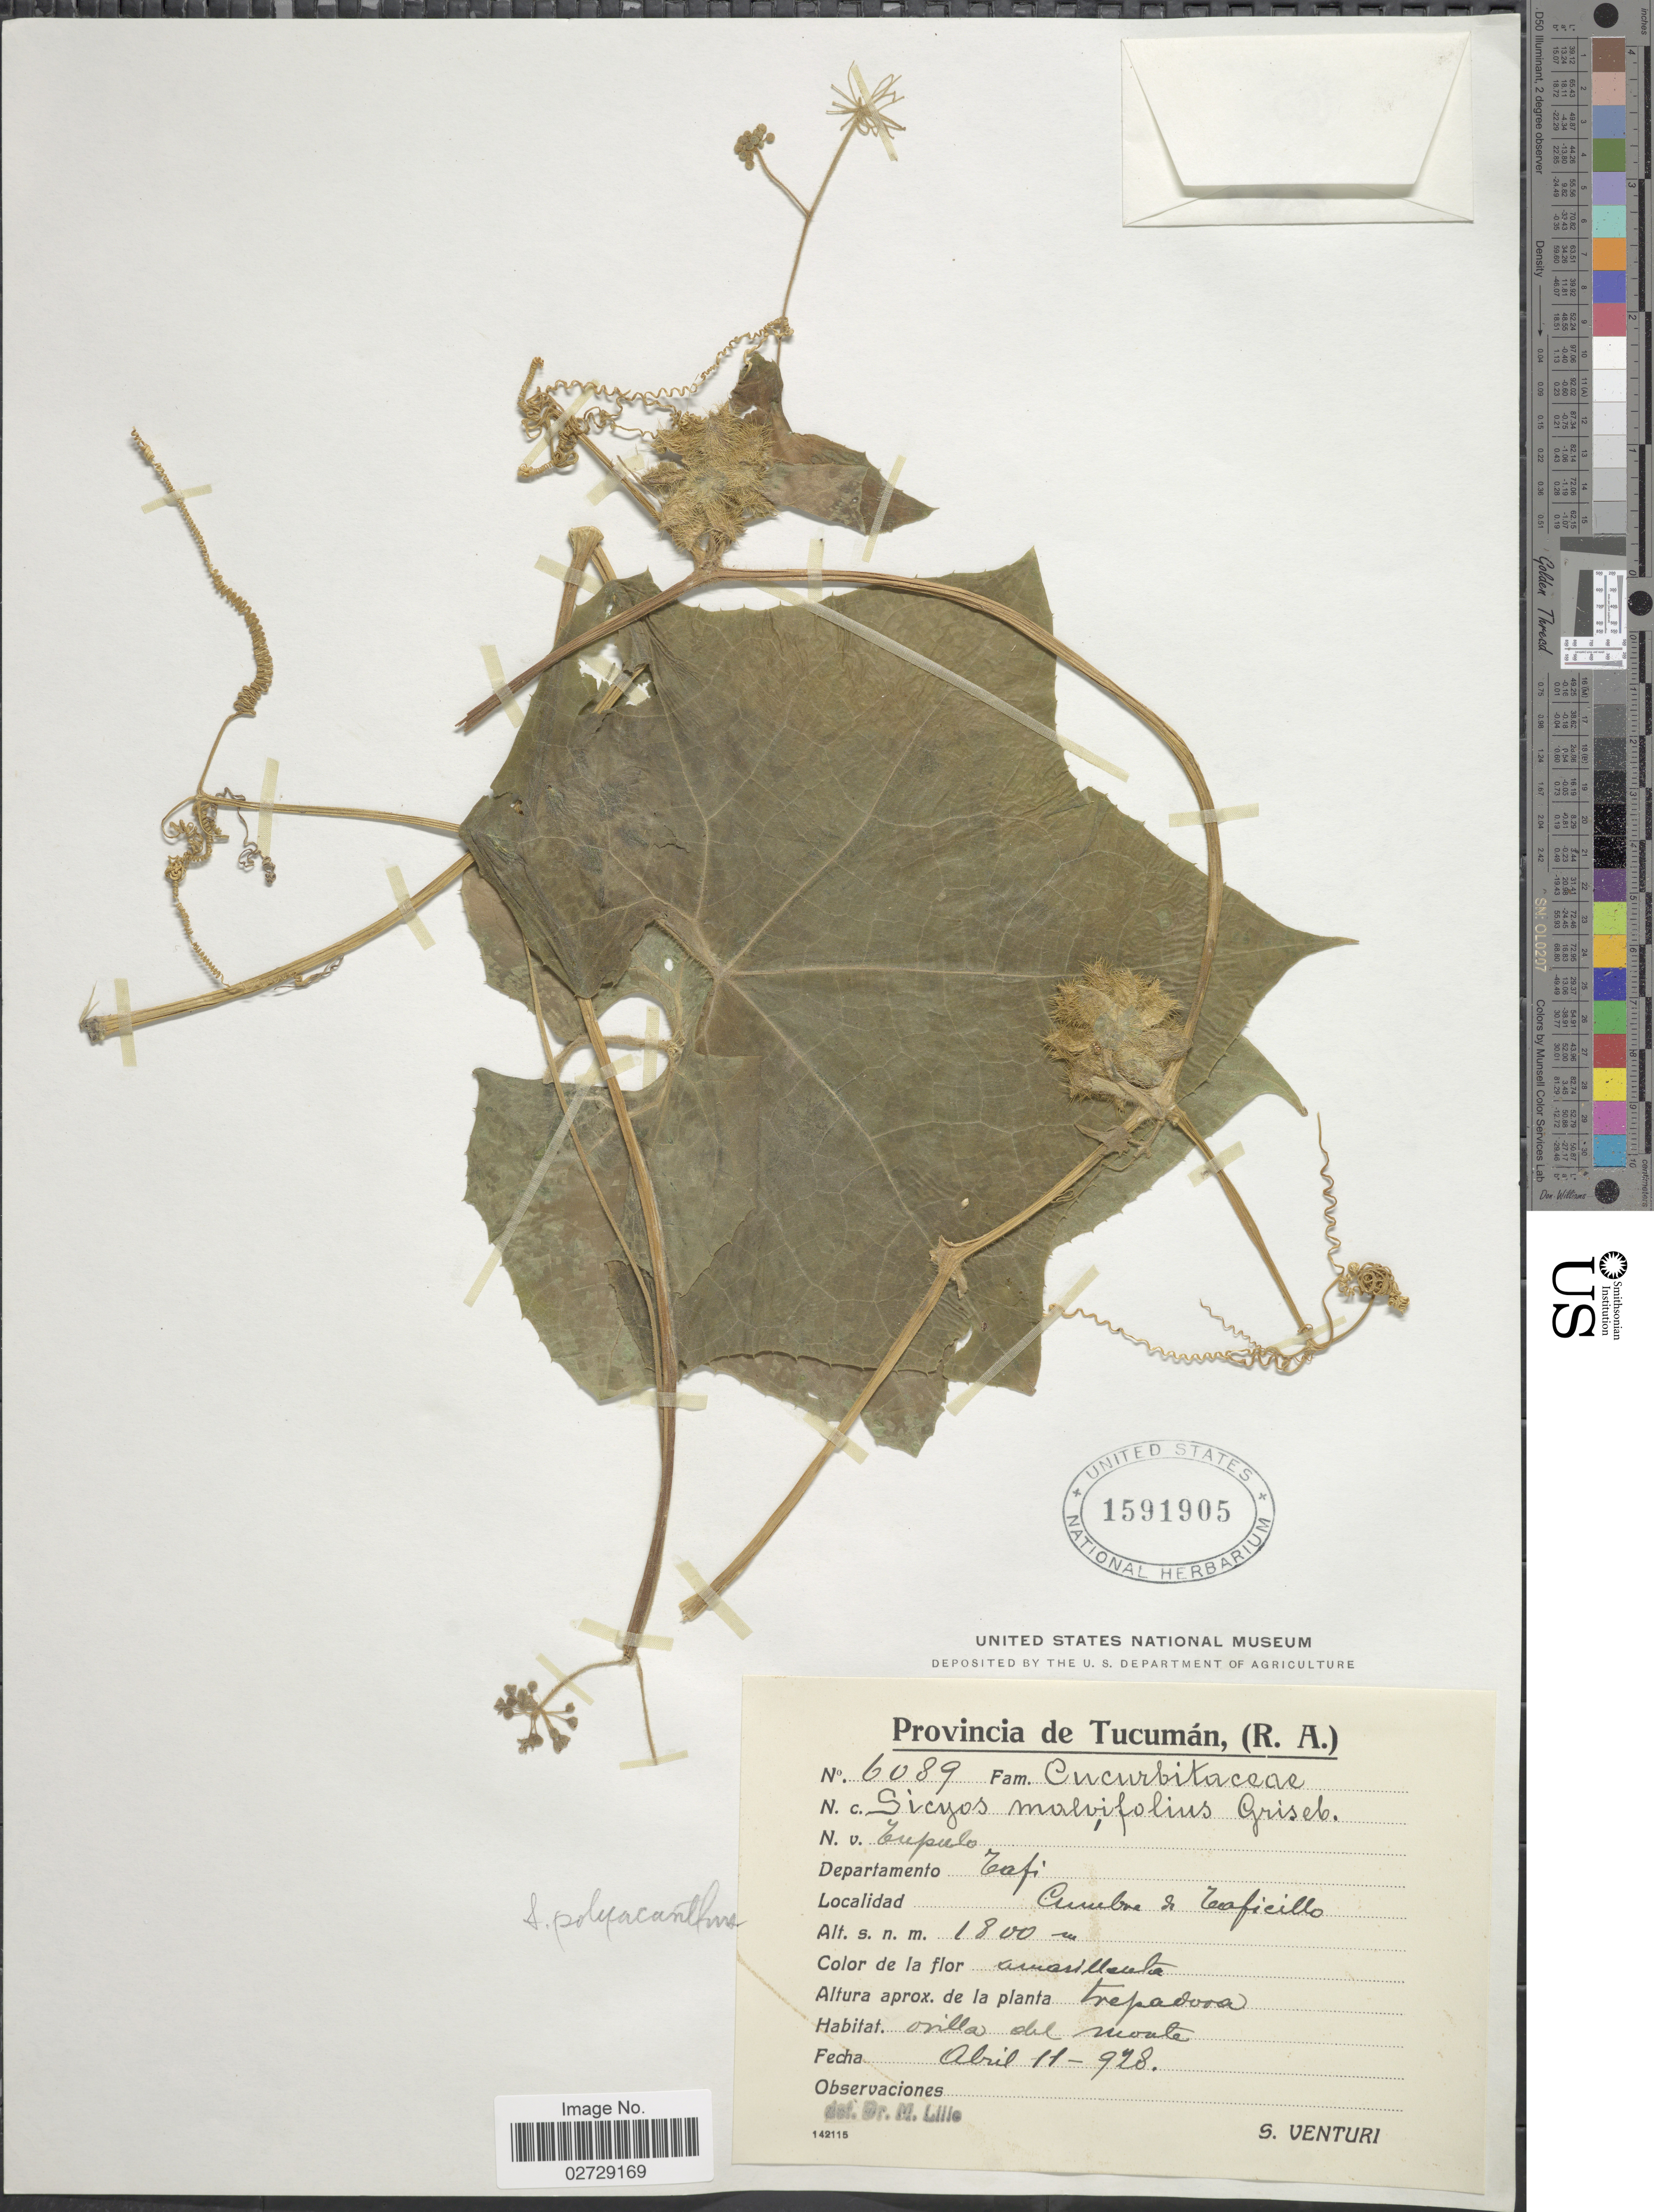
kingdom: Plantae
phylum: Tracheophyta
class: Magnoliopsida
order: Cucurbitales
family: Cucurbitaceae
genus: Sicyos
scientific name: Sicyos polyacanthos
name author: Cogn.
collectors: S. Venturi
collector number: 6089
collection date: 1928-04-11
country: Argentina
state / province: Tucuman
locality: Provincia de Tucuman, (R.A.), Departamento Tafi, Cumbre de Taficillo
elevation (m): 1800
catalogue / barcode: US 1591905